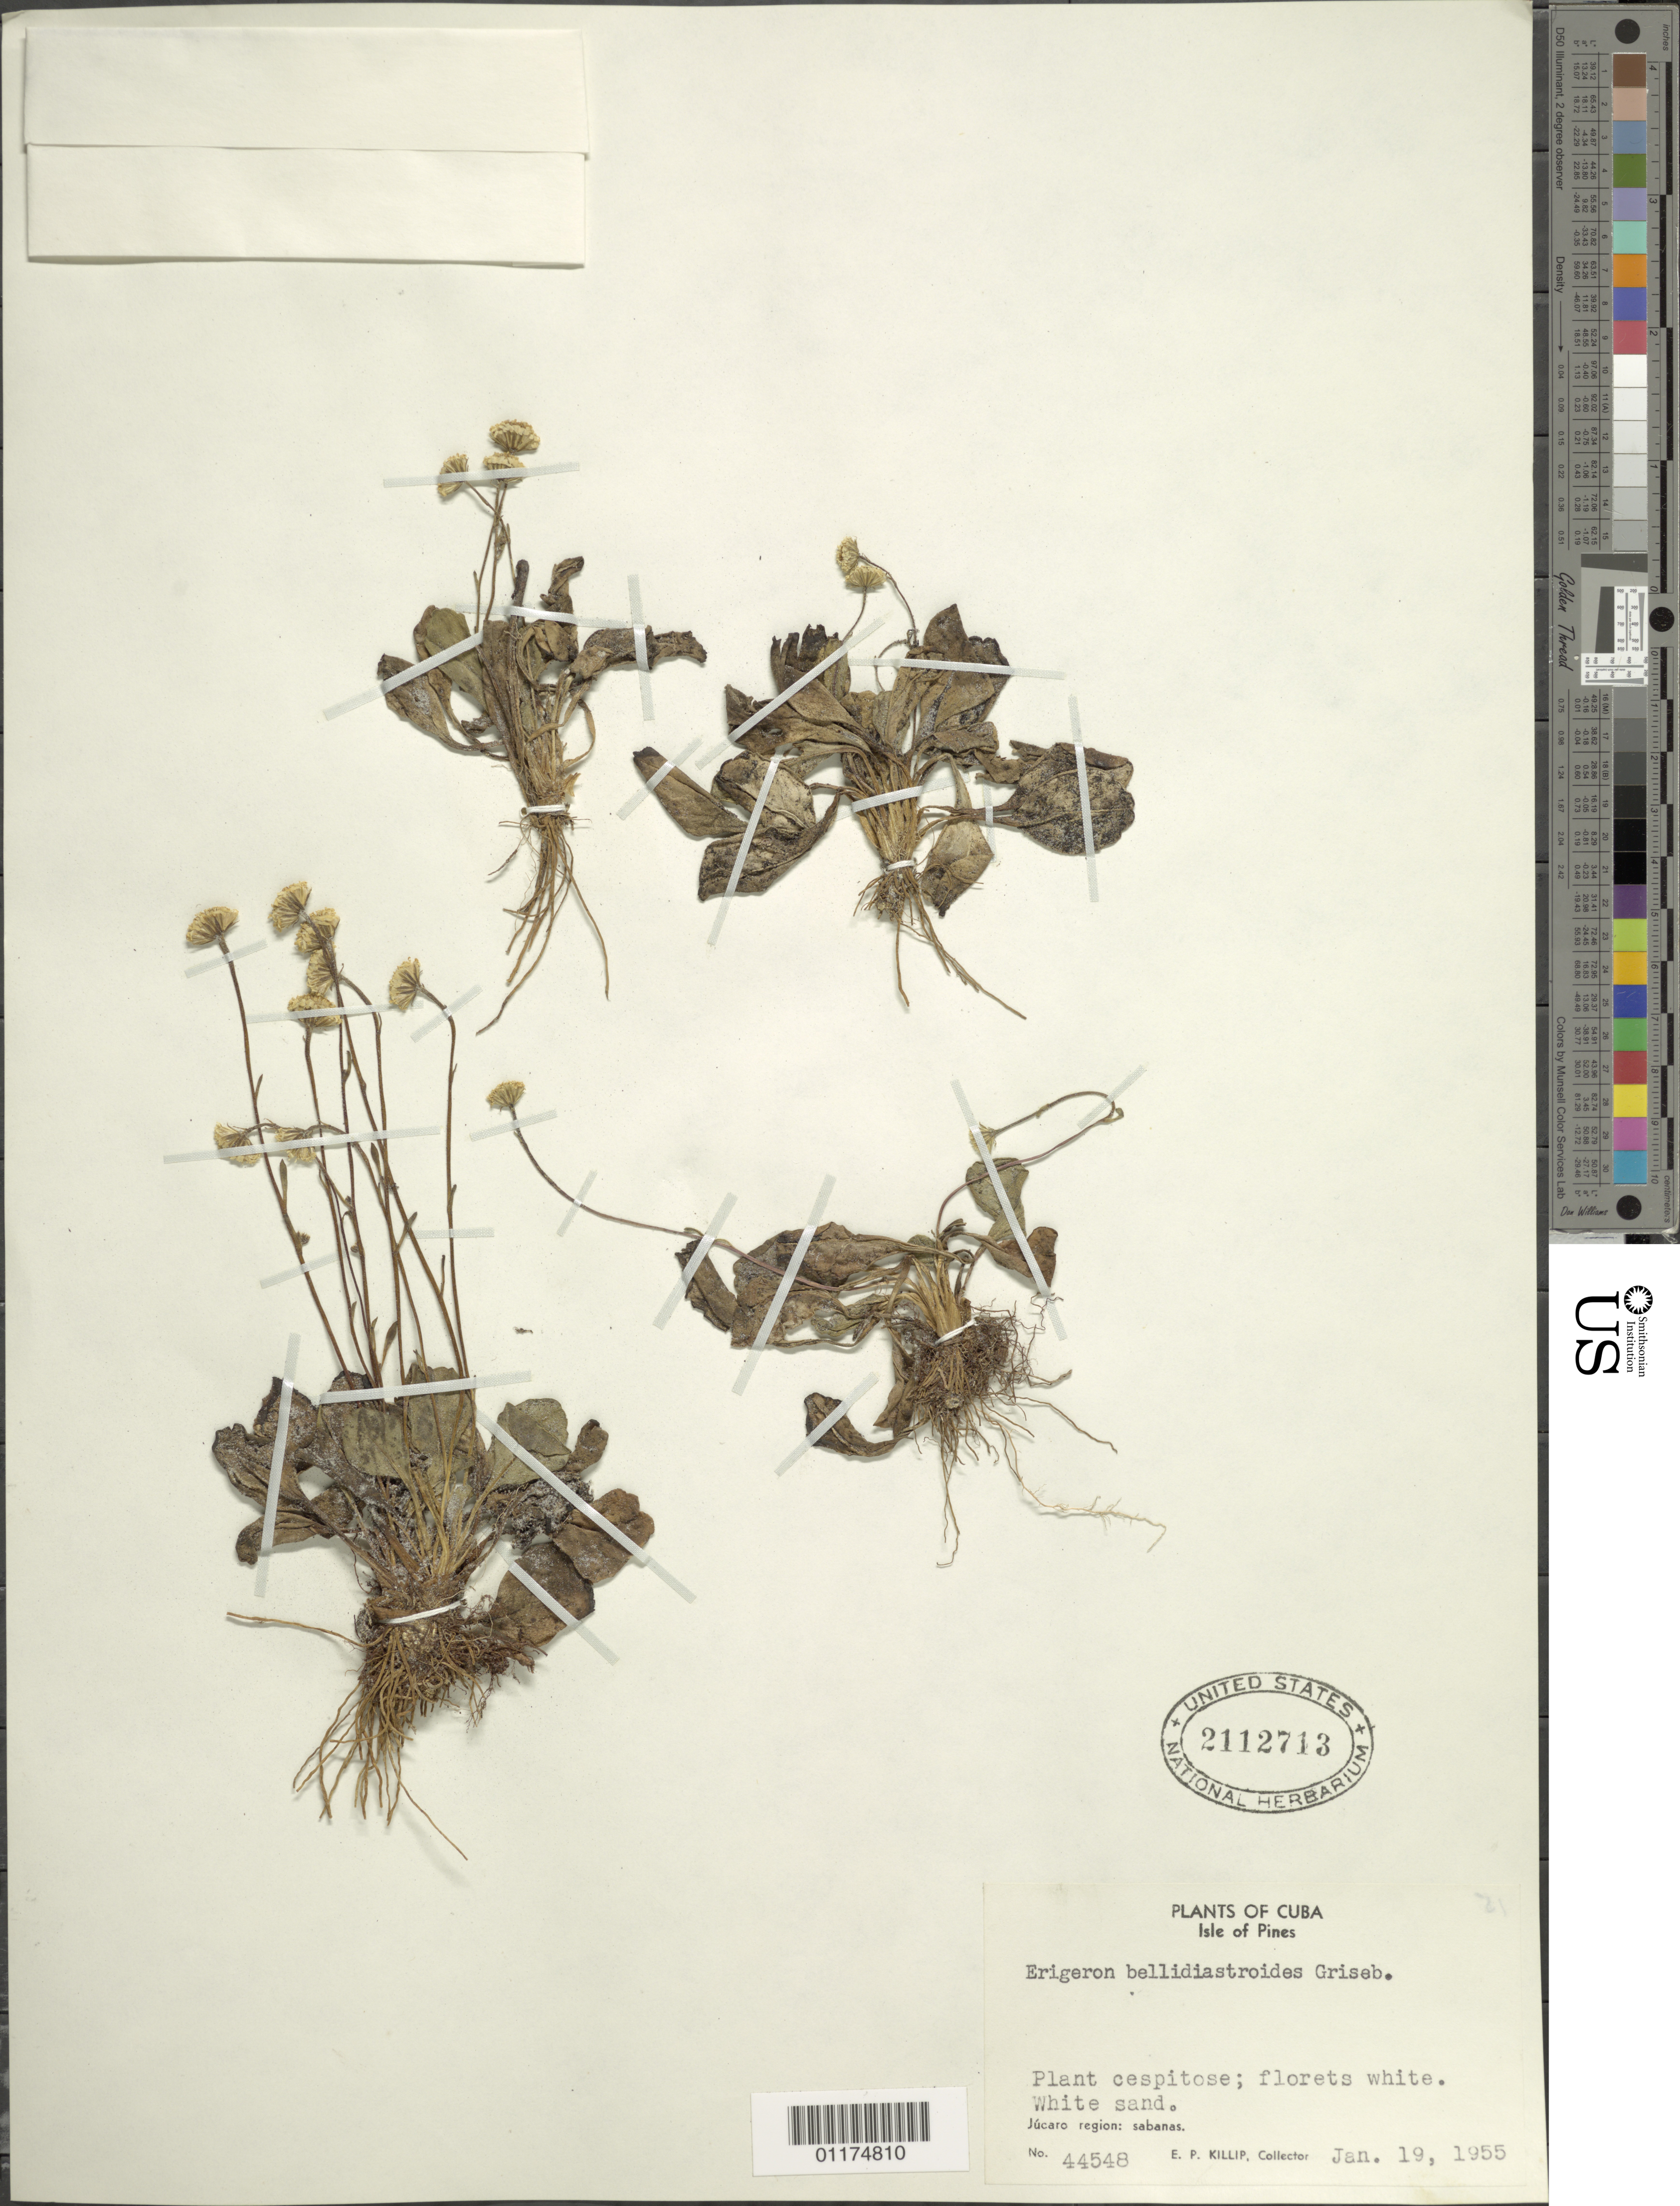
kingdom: Plantae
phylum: Tracheophyta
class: Magnoliopsida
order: Asterales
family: Asteraceae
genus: Erigeron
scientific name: Erigeron bellidiastroides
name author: Griseb.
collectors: E. P. Killip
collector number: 44548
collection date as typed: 19 Jan 1955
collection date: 1955-01-19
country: Cuba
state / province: Isla de la Juventud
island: Isla de la Juventud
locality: Jucaro region: sabanas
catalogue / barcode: US 2112713